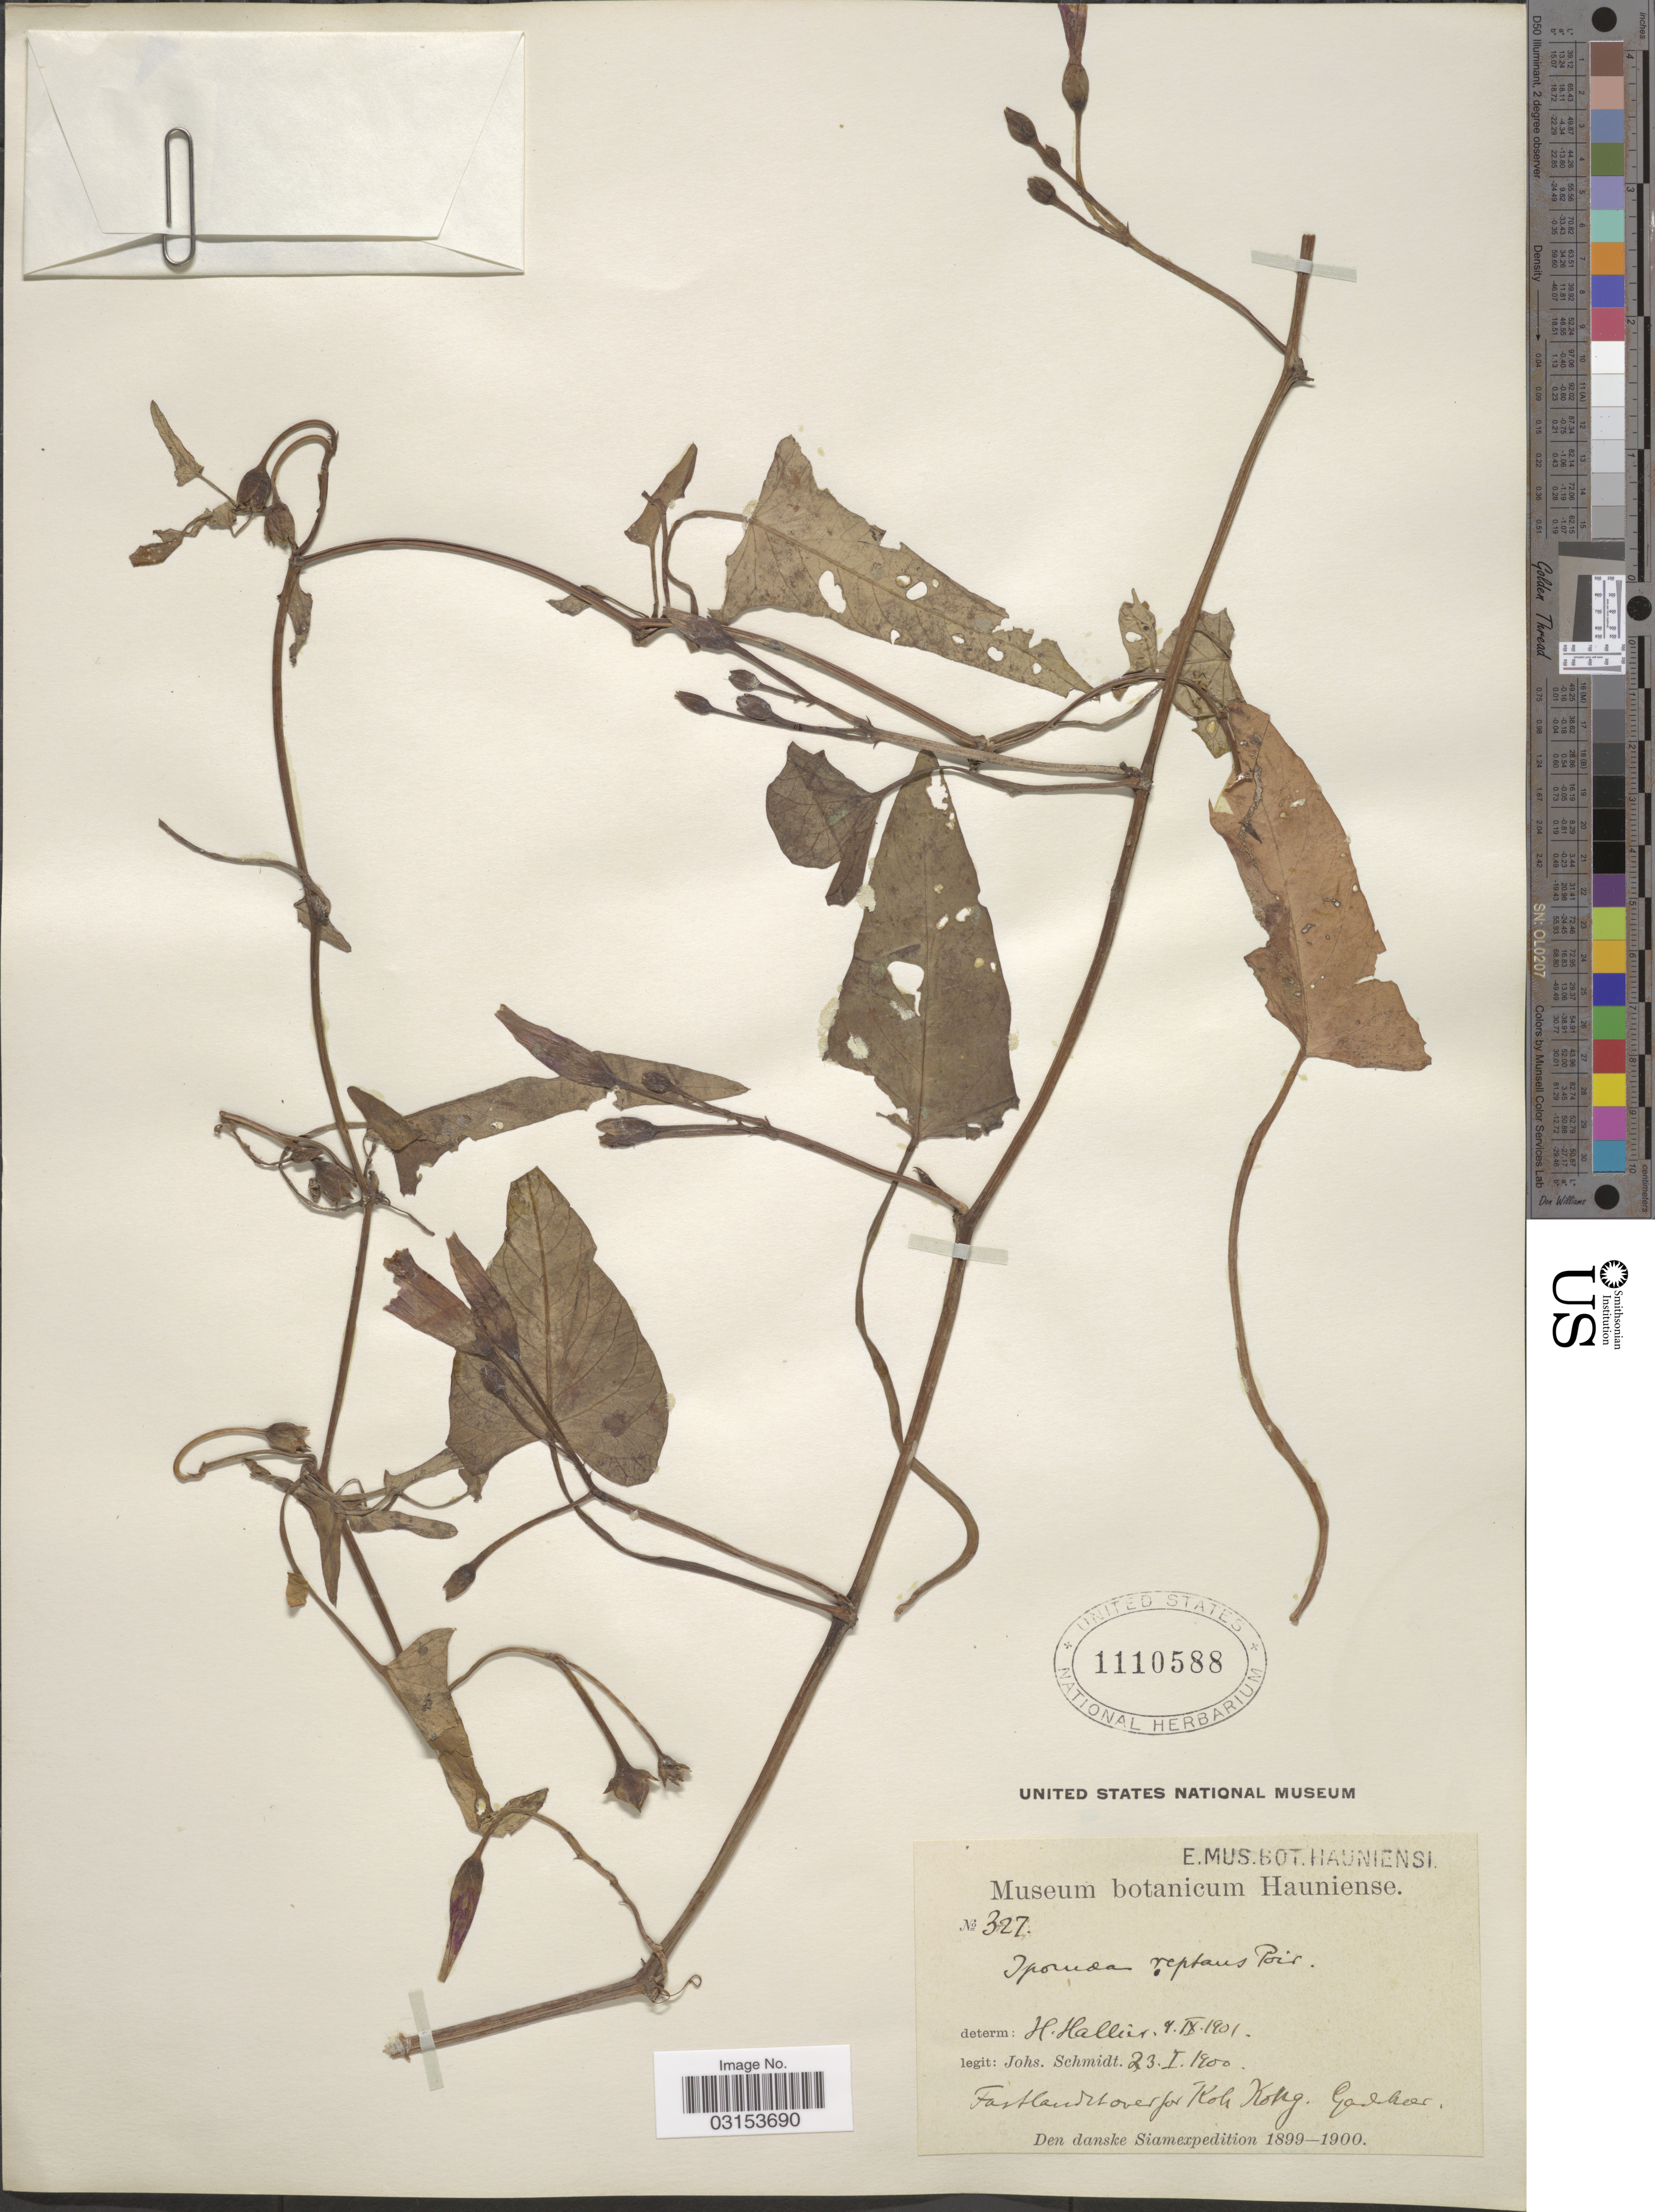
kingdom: Plantae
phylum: Tracheophyta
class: Magnoliopsida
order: Solanales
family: Convolvulaceae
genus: Ipomoea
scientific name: Ipomoea aquatica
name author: Forssk.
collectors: J. Schmidt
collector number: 327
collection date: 1900-01-23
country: Thailand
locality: Siam. Fastlandover Koh Kohg Gardner. [interpreted]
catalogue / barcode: US 1110588